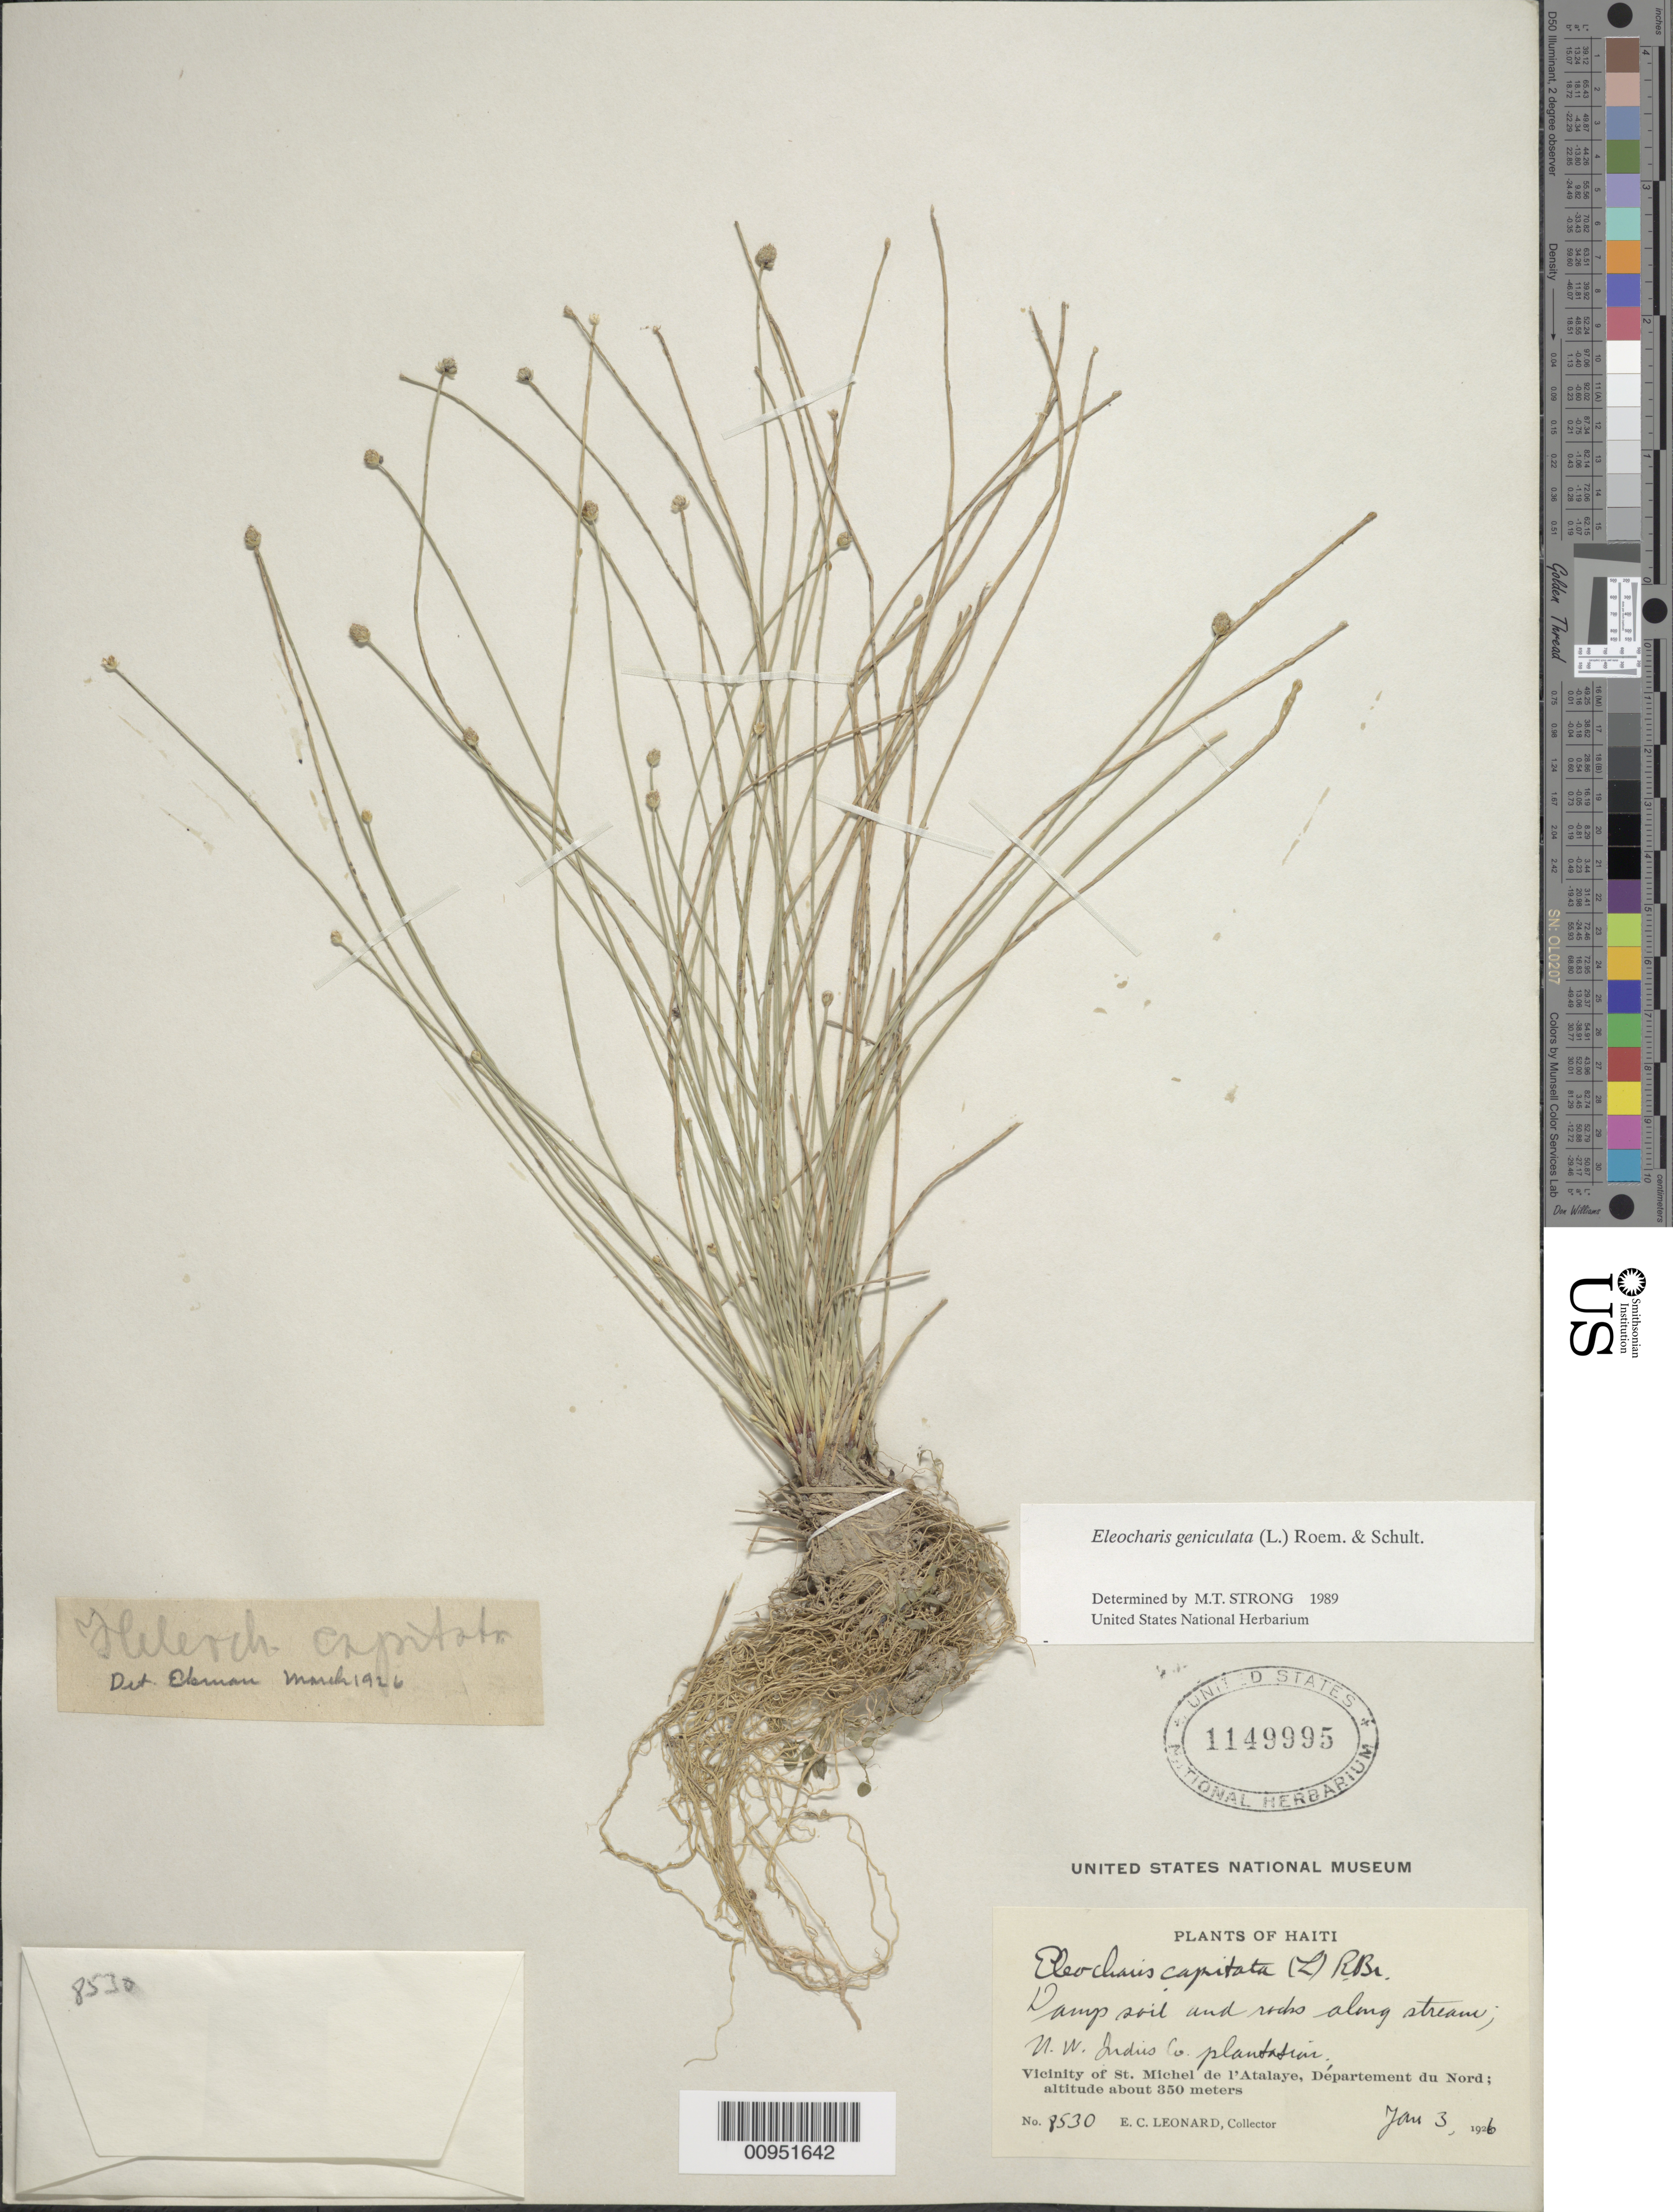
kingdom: Plantae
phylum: Tracheophyta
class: Liliopsida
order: Poales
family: Cyperaceae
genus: Eleocharis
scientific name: Eleocharis geniculata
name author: (L.) Roem. & Schult.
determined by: Strong, M. T., (US), Smithsonian Institution - National Museum of Natural History (UNITED STATES)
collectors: E. C. Leonard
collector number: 8530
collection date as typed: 03 Jan 1926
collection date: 1926-01-03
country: Haiti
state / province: Nord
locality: Vicinity of St. Michel de l'Atalaye, stream near the buildings of the UWIC Plantation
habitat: Damp soil and rocks along stream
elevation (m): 350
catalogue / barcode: US 1149995